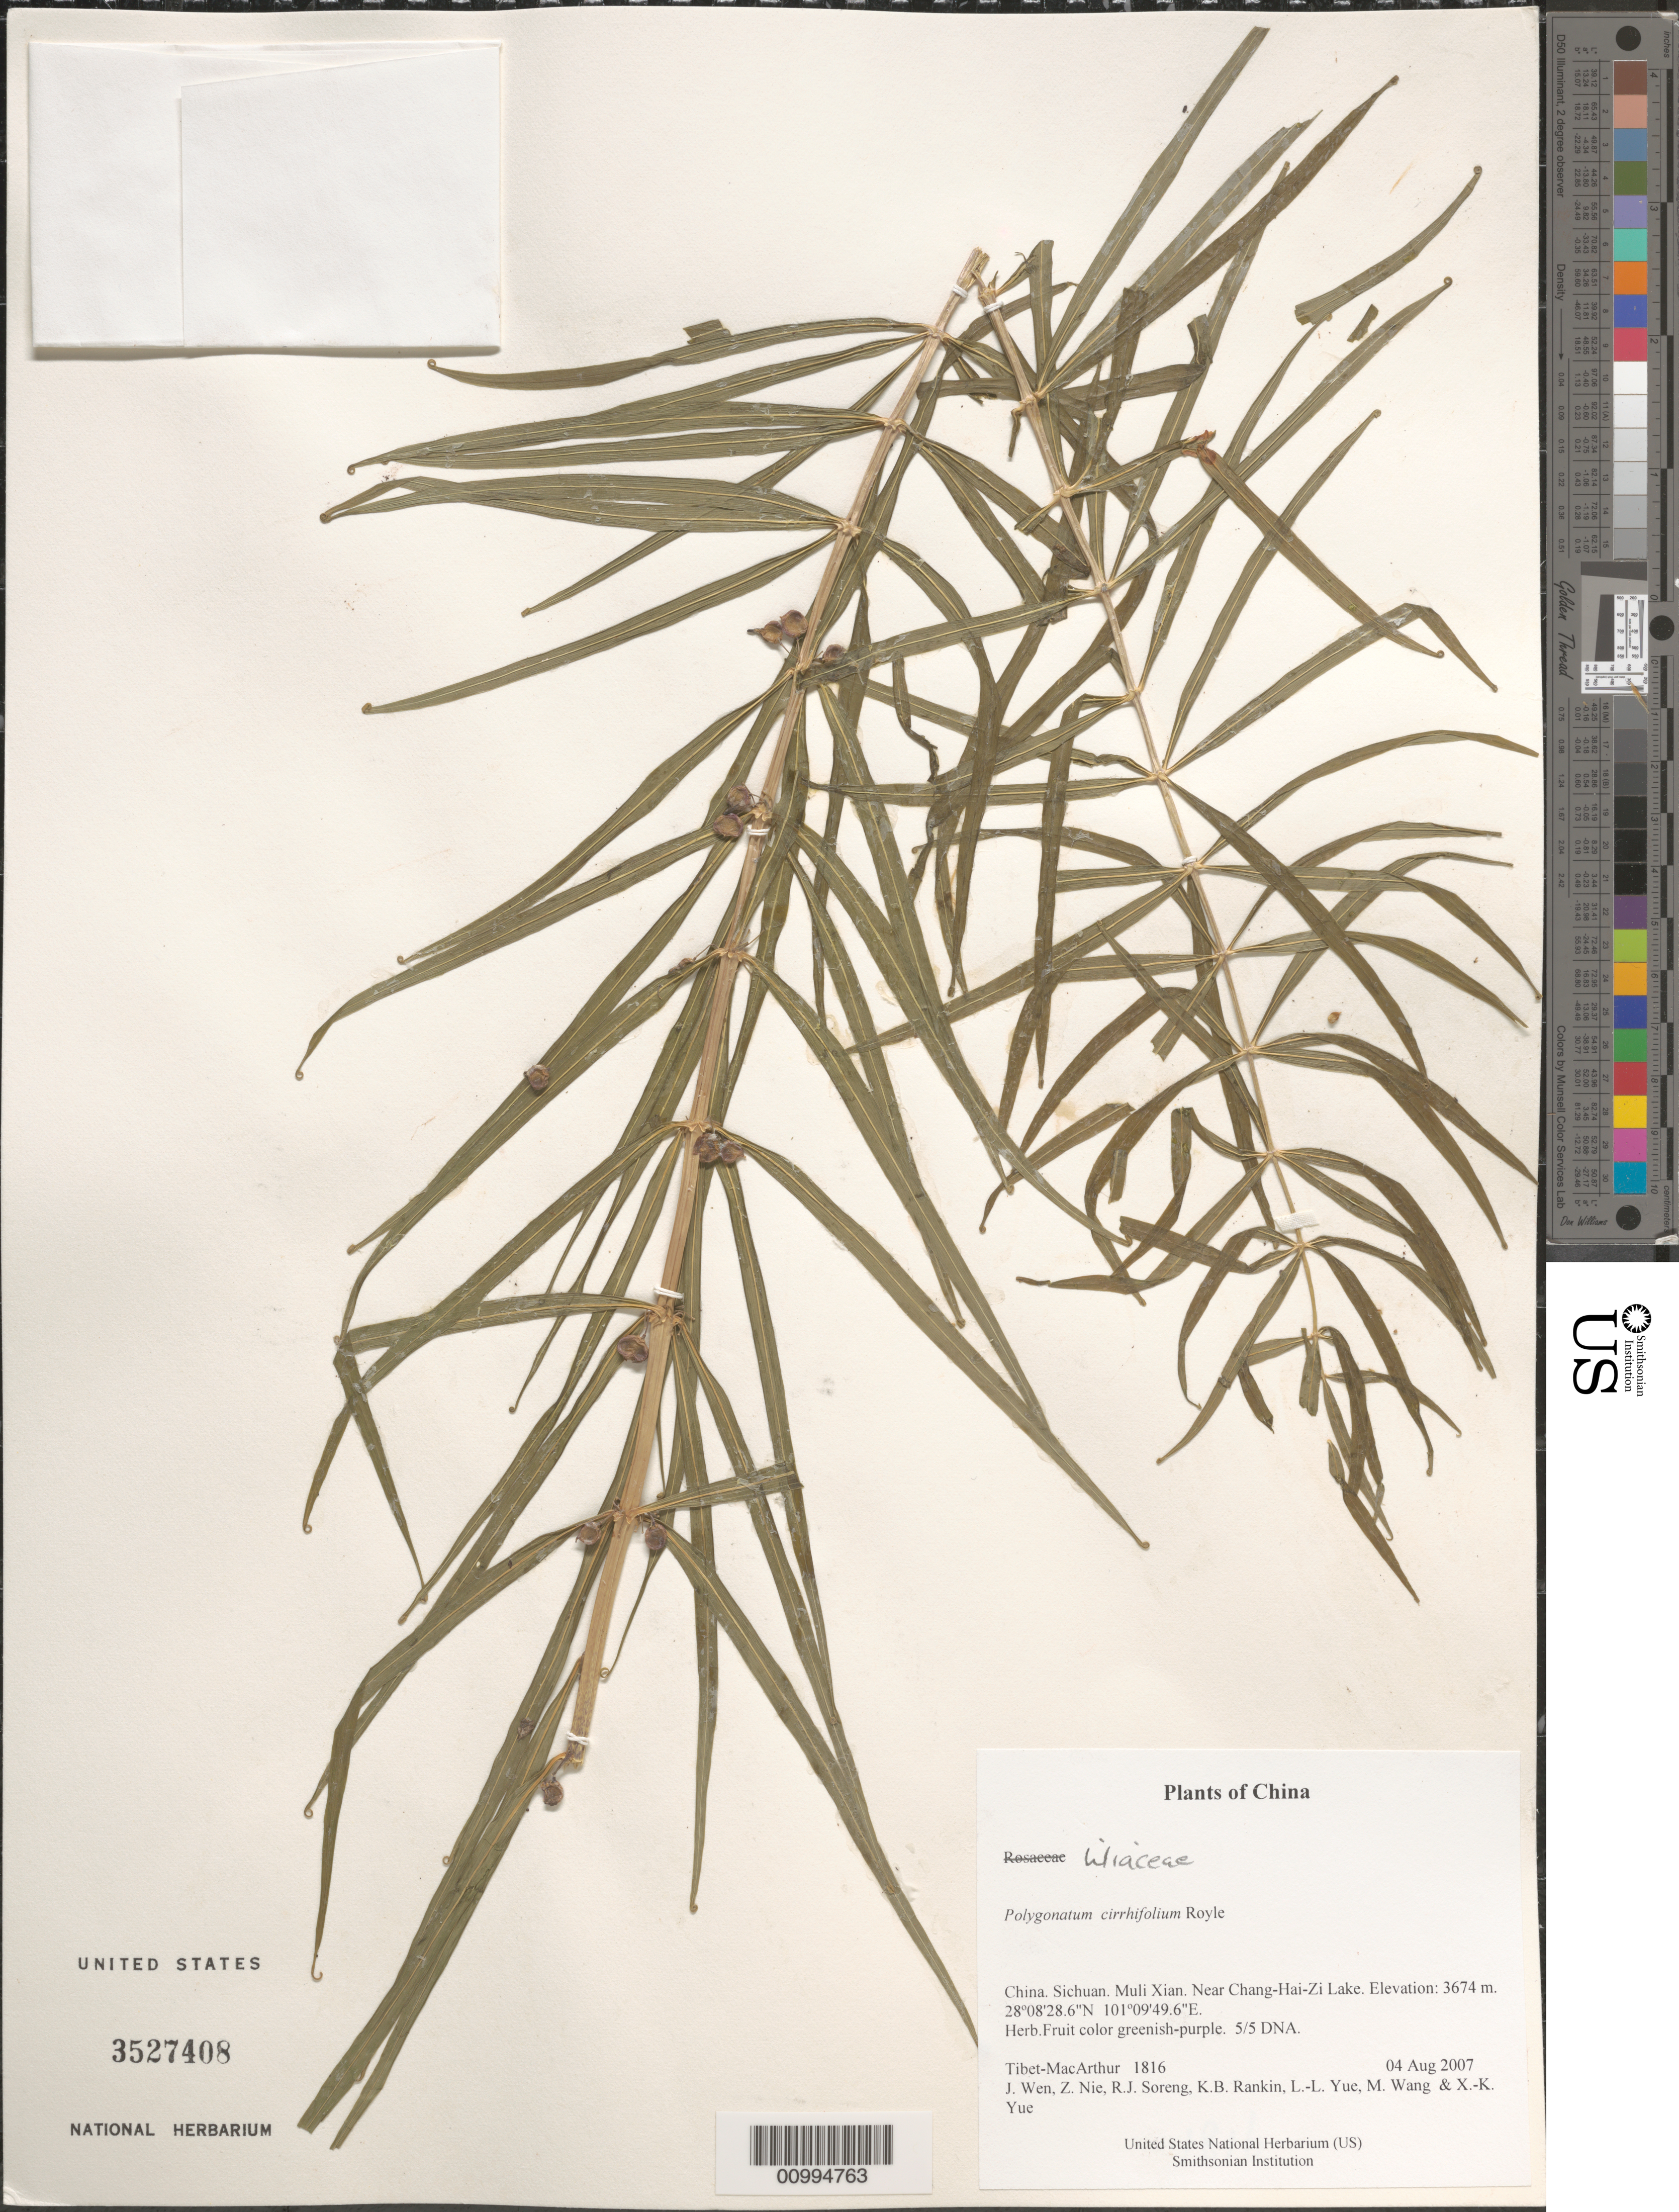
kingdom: Plantae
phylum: Tracheophyta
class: Liliopsida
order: Asparagales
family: Asparagaceae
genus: Polygonatum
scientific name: Polygonatum cirrhifolium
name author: (Wall.) Royle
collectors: Tibet-MacArthur, J. Wen, Z. Nie, R. J. Soreng, K. Rankin, L. Yue, M. Wang & X. Yue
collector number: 1816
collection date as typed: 04 Aug 2007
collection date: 2007-08-04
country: China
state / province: Sichuan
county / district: Muli Xian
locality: Near Chang-Hai-Zi Lake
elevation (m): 3674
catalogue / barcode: US 3527408